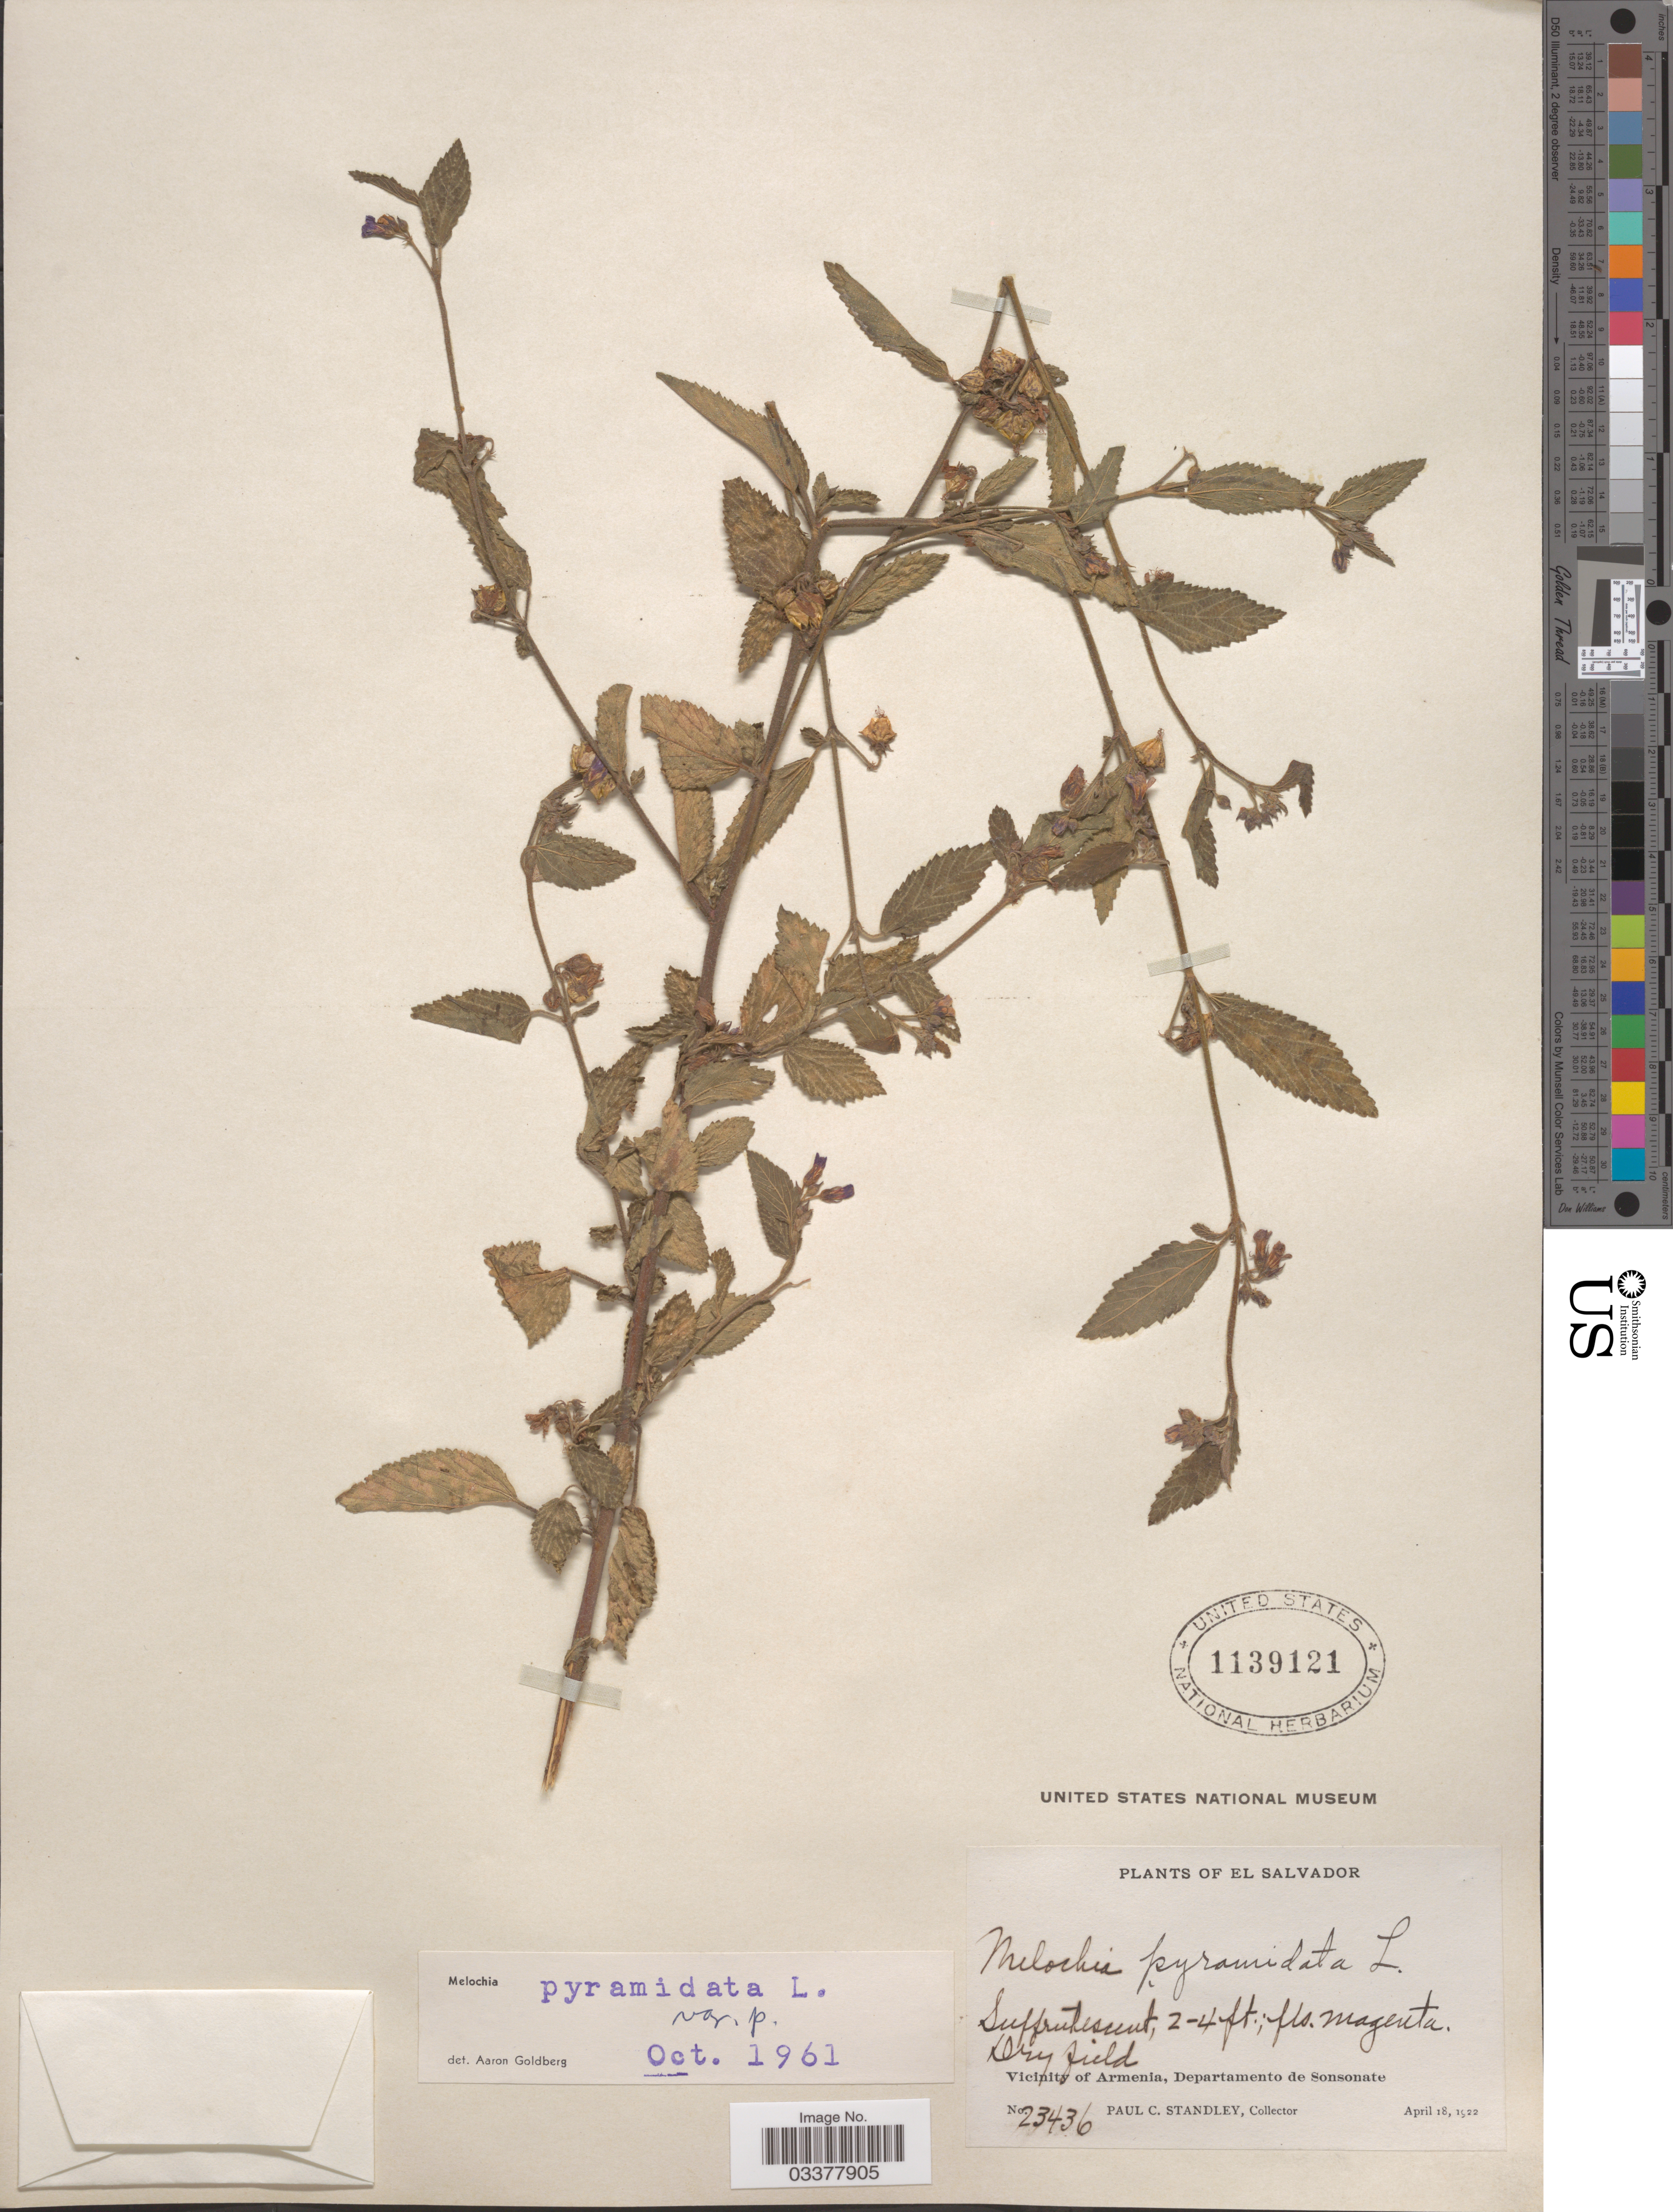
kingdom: Plantae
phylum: Tracheophyta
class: Magnoliopsida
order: Malvales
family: Malvaceae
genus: Melochia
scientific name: Melochia pyramidata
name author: L.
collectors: P. C. Standley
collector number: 23436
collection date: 1922-04-18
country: El Salvador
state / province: Sonsonate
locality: Vicinity of Armenia, Departamento de Sonsonate.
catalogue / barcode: US 1139121